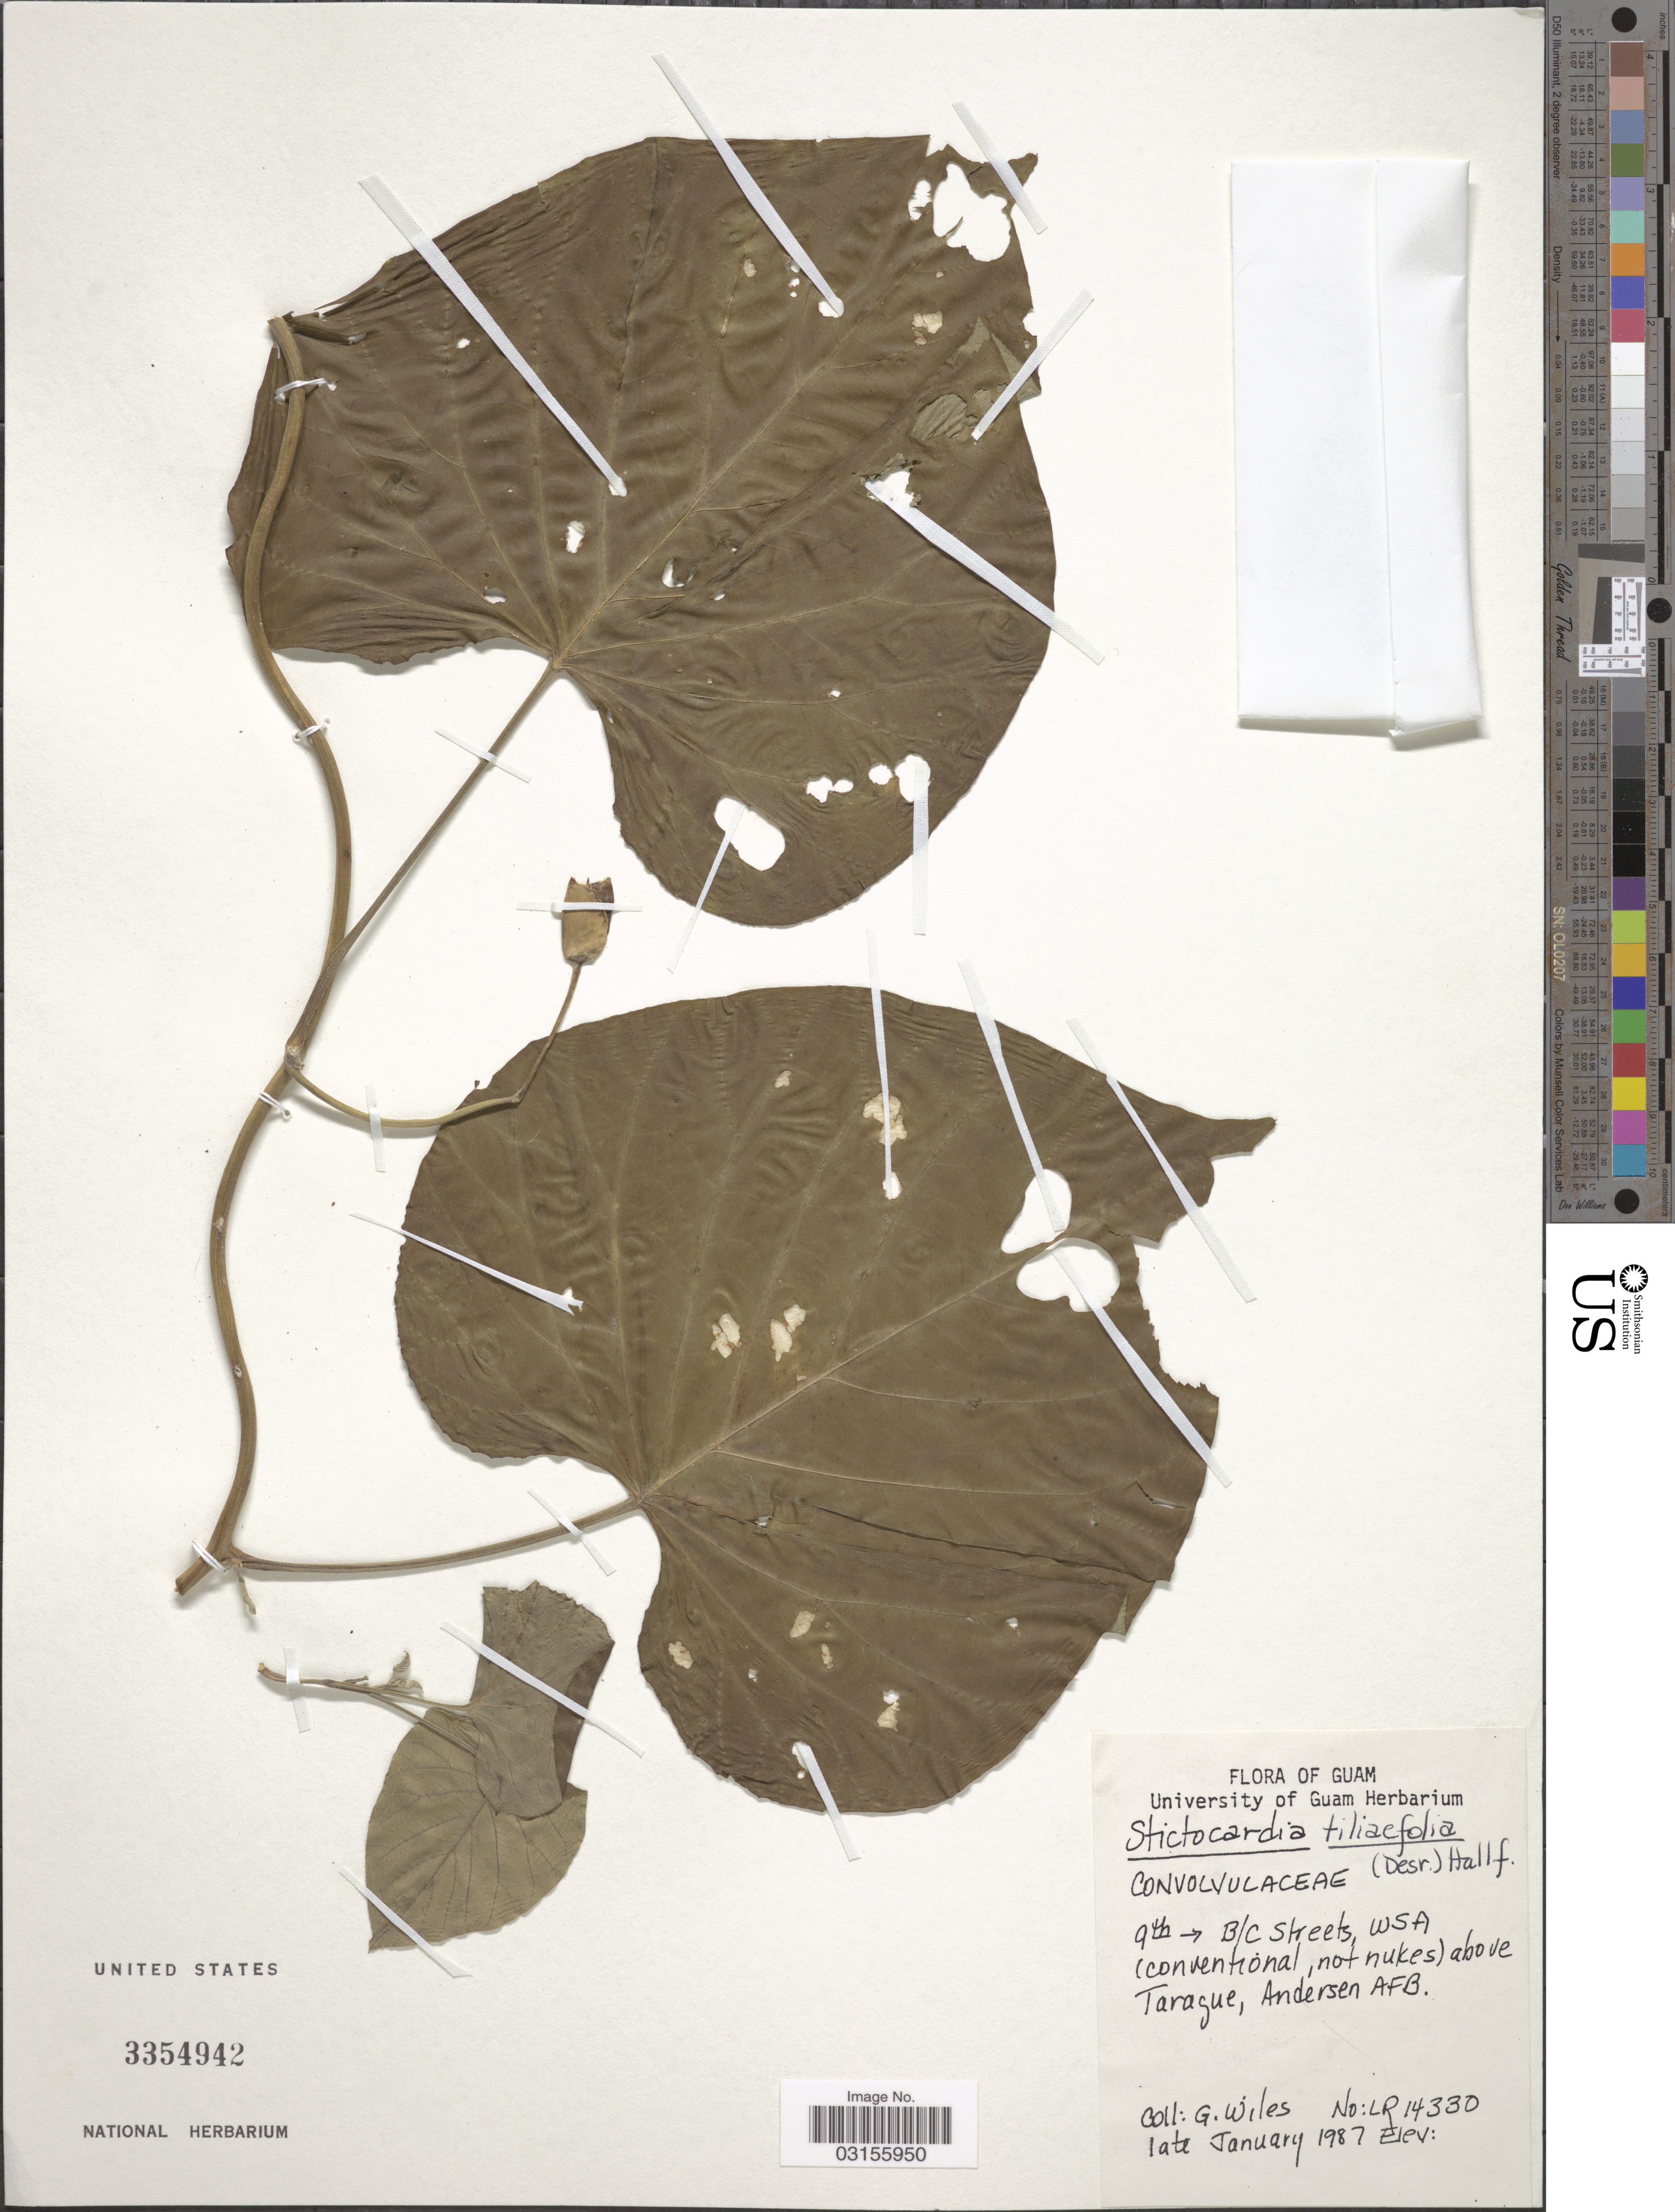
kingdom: Plantae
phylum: Tracheophyta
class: Magnoliopsida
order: Solanales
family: Convolvulaceae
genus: Stictocardia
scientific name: Stictocardia tiliifolia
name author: (Desr.) Hallier f.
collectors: G. Wiles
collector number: LR14330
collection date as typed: late january 1987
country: Guam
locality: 9th -> B/C Streets, WSA (conventional, not nukes) above Tarague, Andersen AFB.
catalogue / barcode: US 3354942